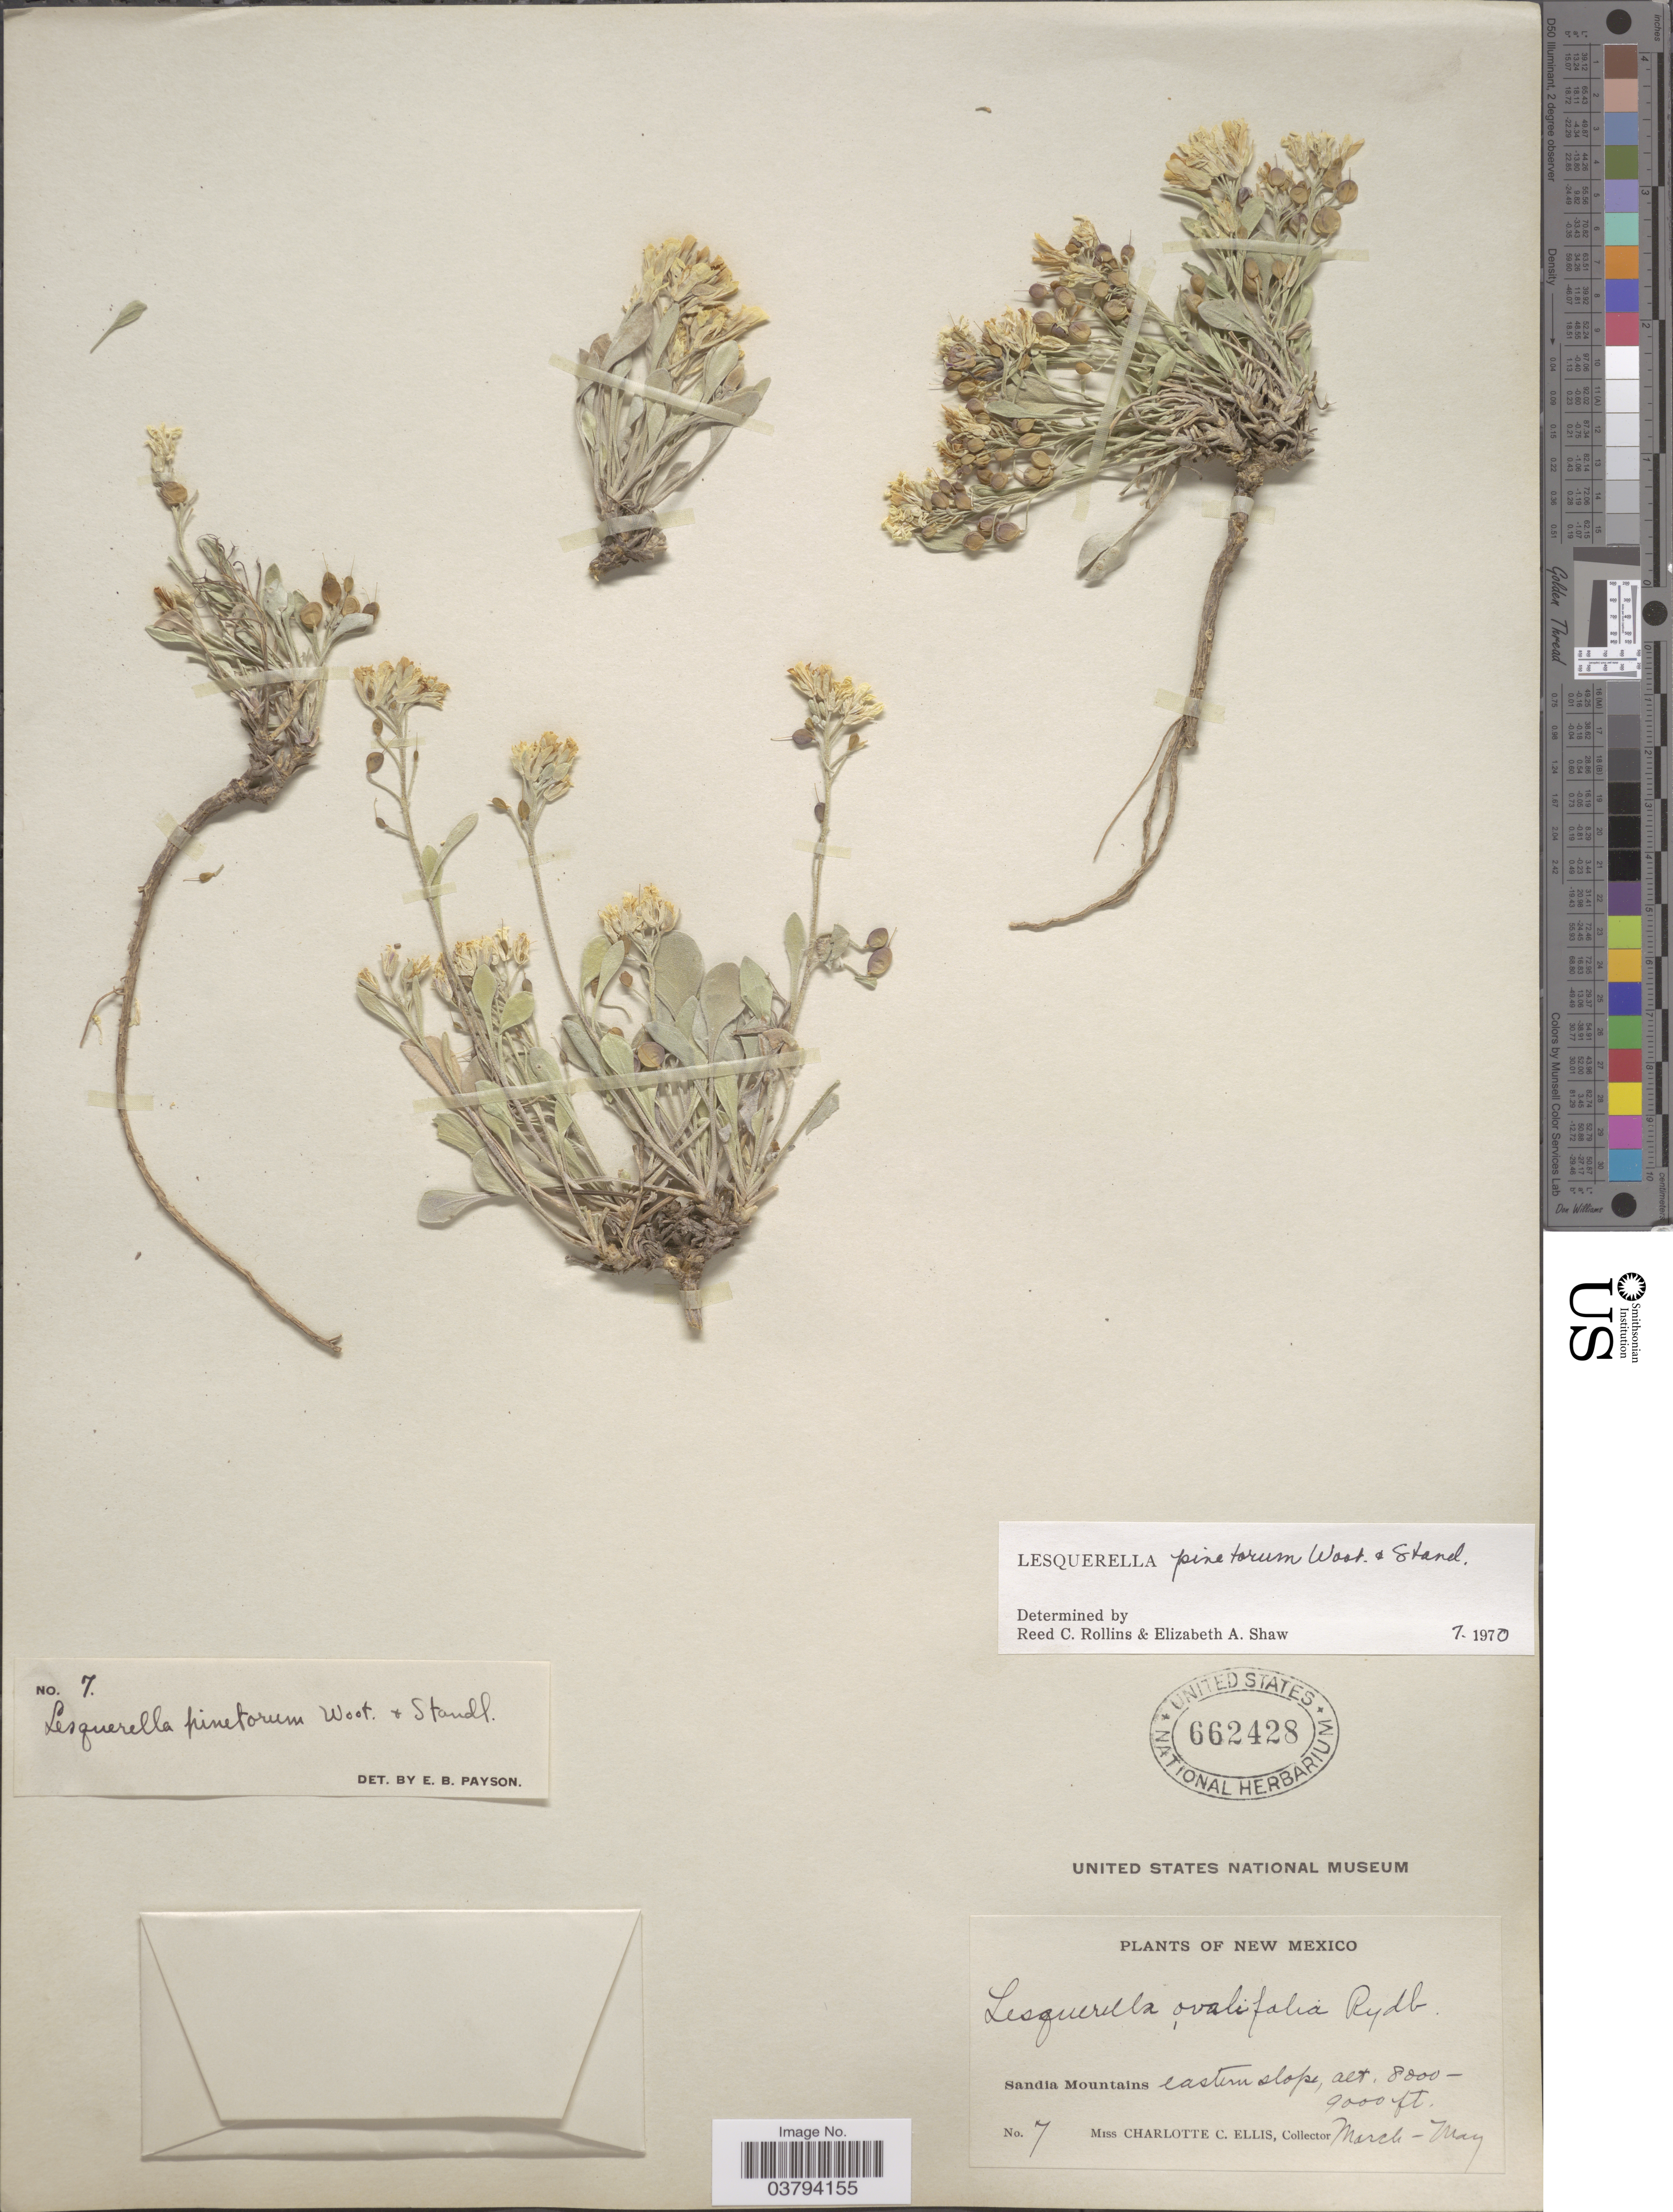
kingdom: Plantae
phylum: Tracheophyta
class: Magnoliopsida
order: Brassicales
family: Brassicaceae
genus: Lesquerella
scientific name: Lesquerella pinetorum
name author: Wooton & Standl.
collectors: C. C. Ellis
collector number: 7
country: United States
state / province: New Mexico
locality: Sandia Mountains eastern slope.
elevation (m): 2438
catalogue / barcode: US 662428